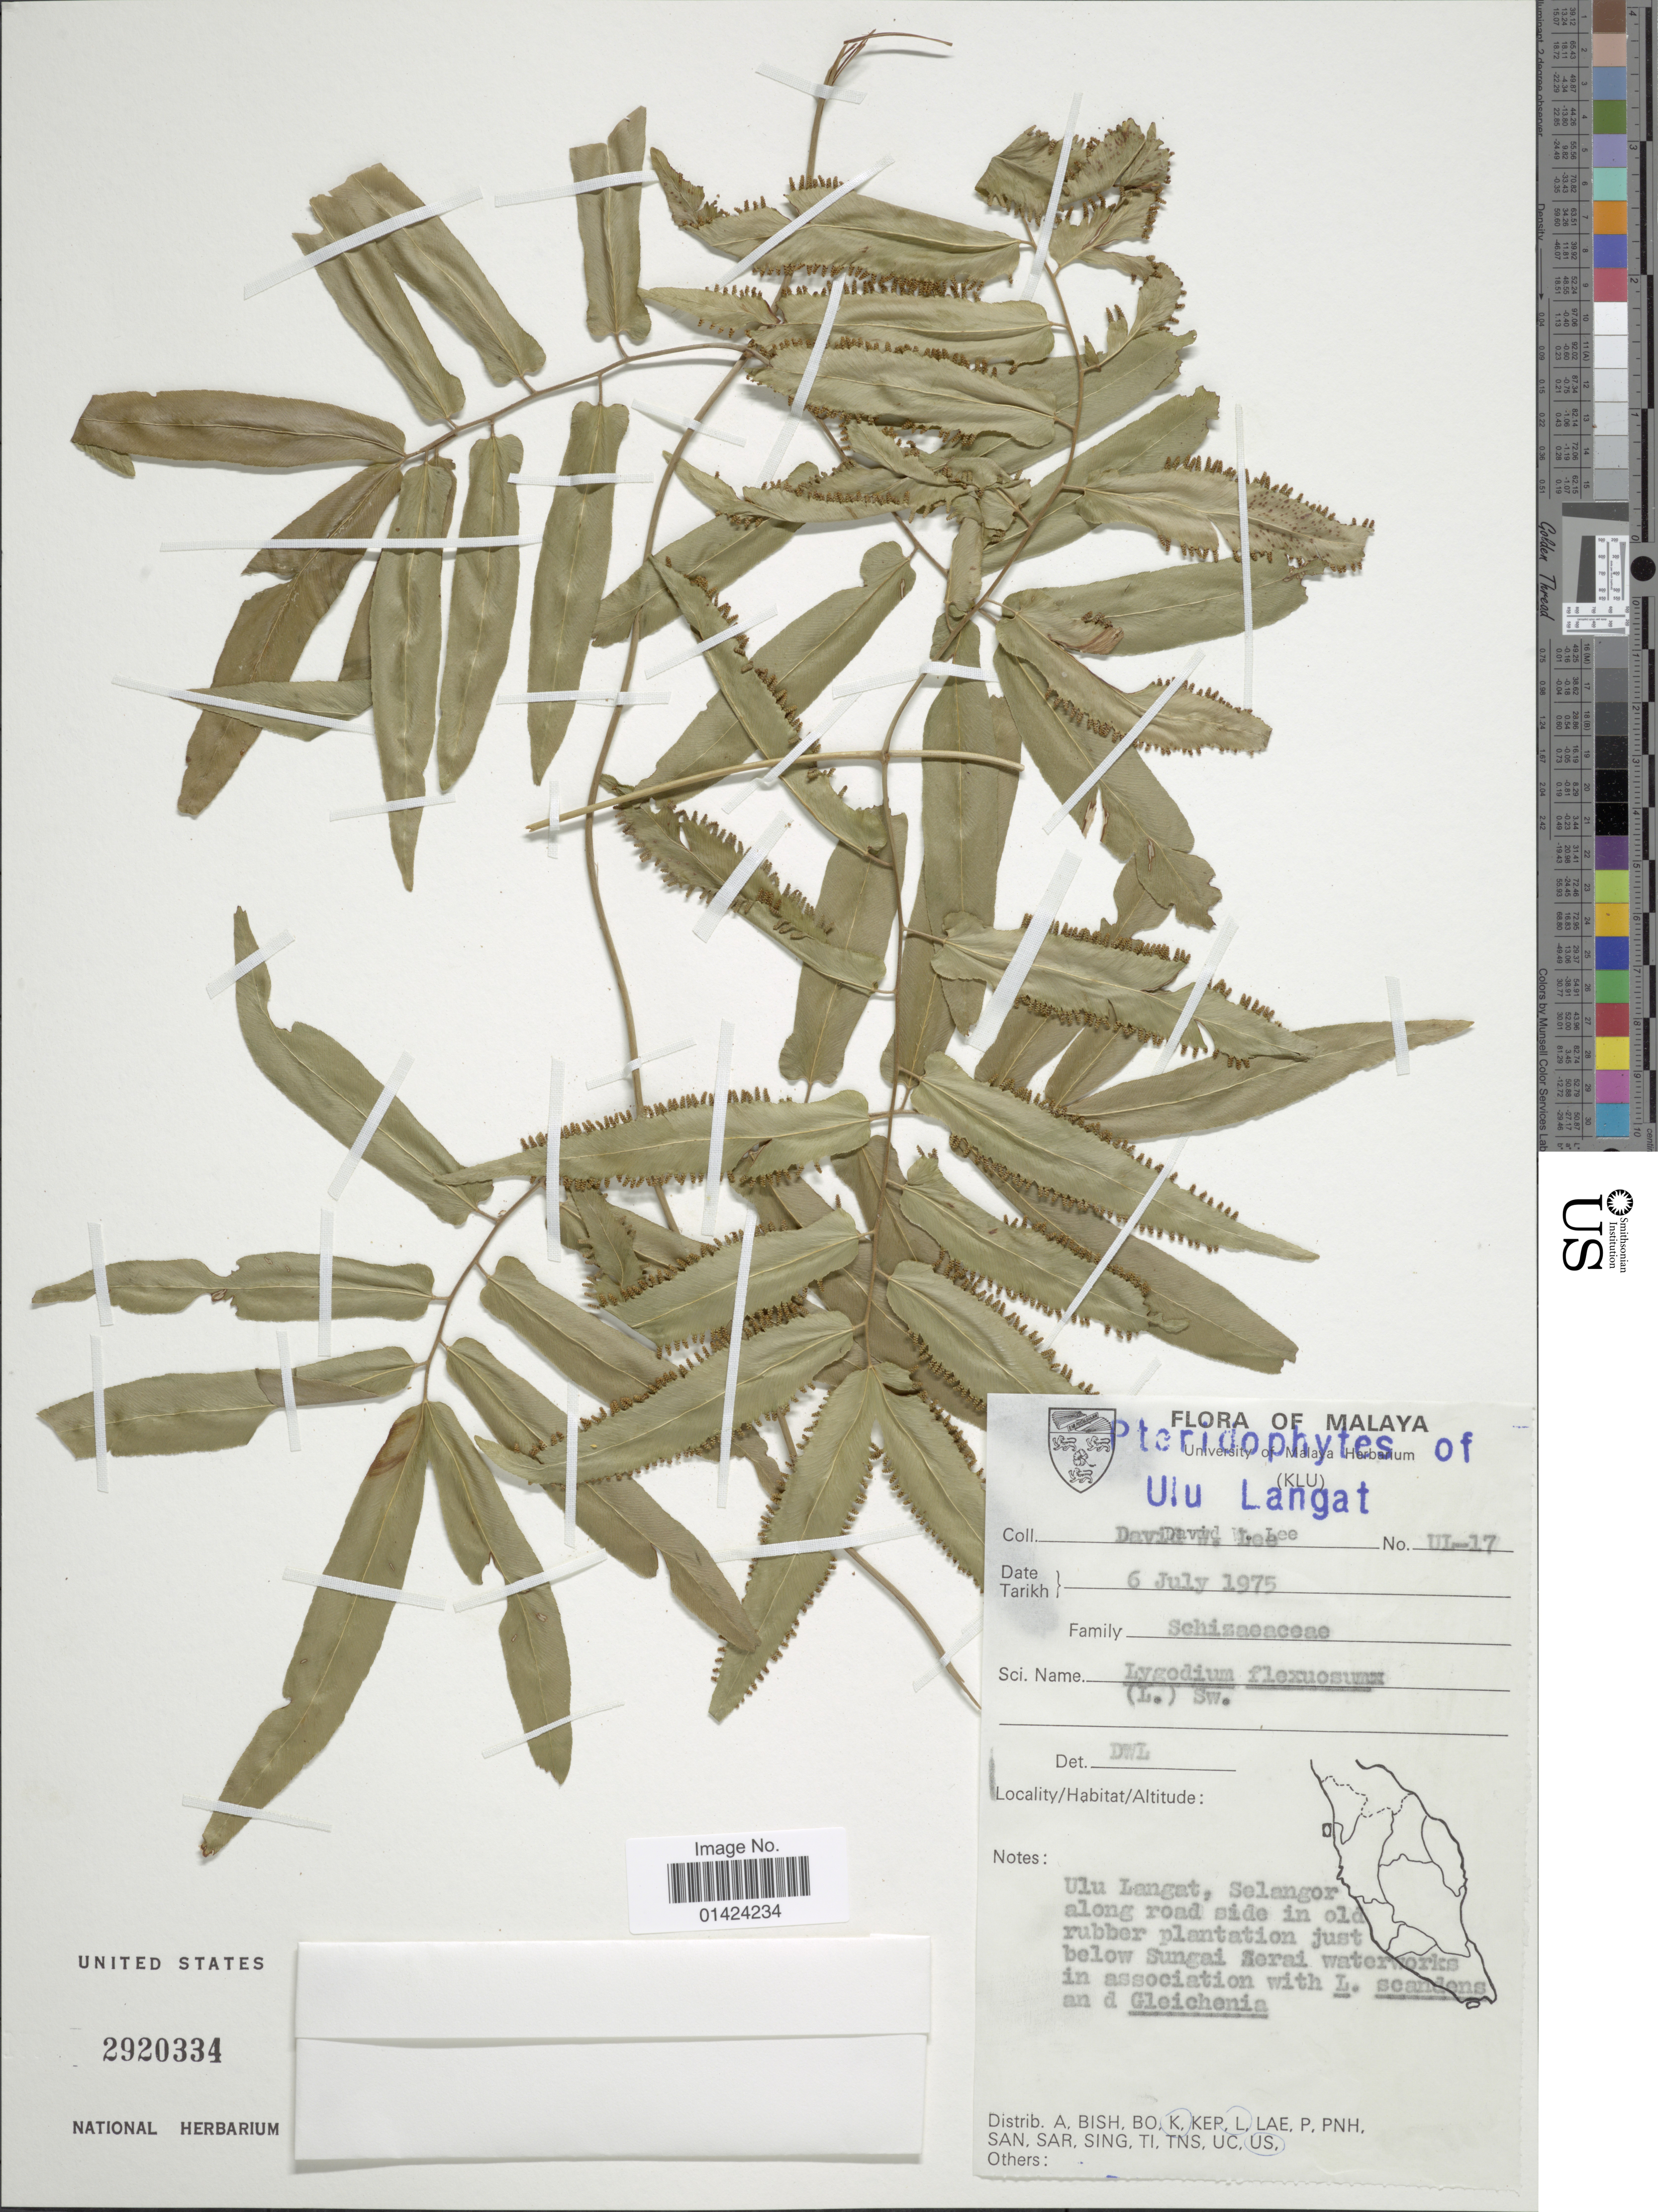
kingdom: Plantae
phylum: Tracheophyta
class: Polypodiopsida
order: Schizaeales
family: Lygodiaceae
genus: Lygodium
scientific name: Lygodium flexuosum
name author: Sw.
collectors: D. Lee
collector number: UL-17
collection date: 1975-07-06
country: Malaysia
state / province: Selangor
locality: Malaya. Ulu Langat, along road side in old rubber plantation just below Sungai Serai waterworks in association with L. scandens and Gleichenia.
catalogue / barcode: US 2920334